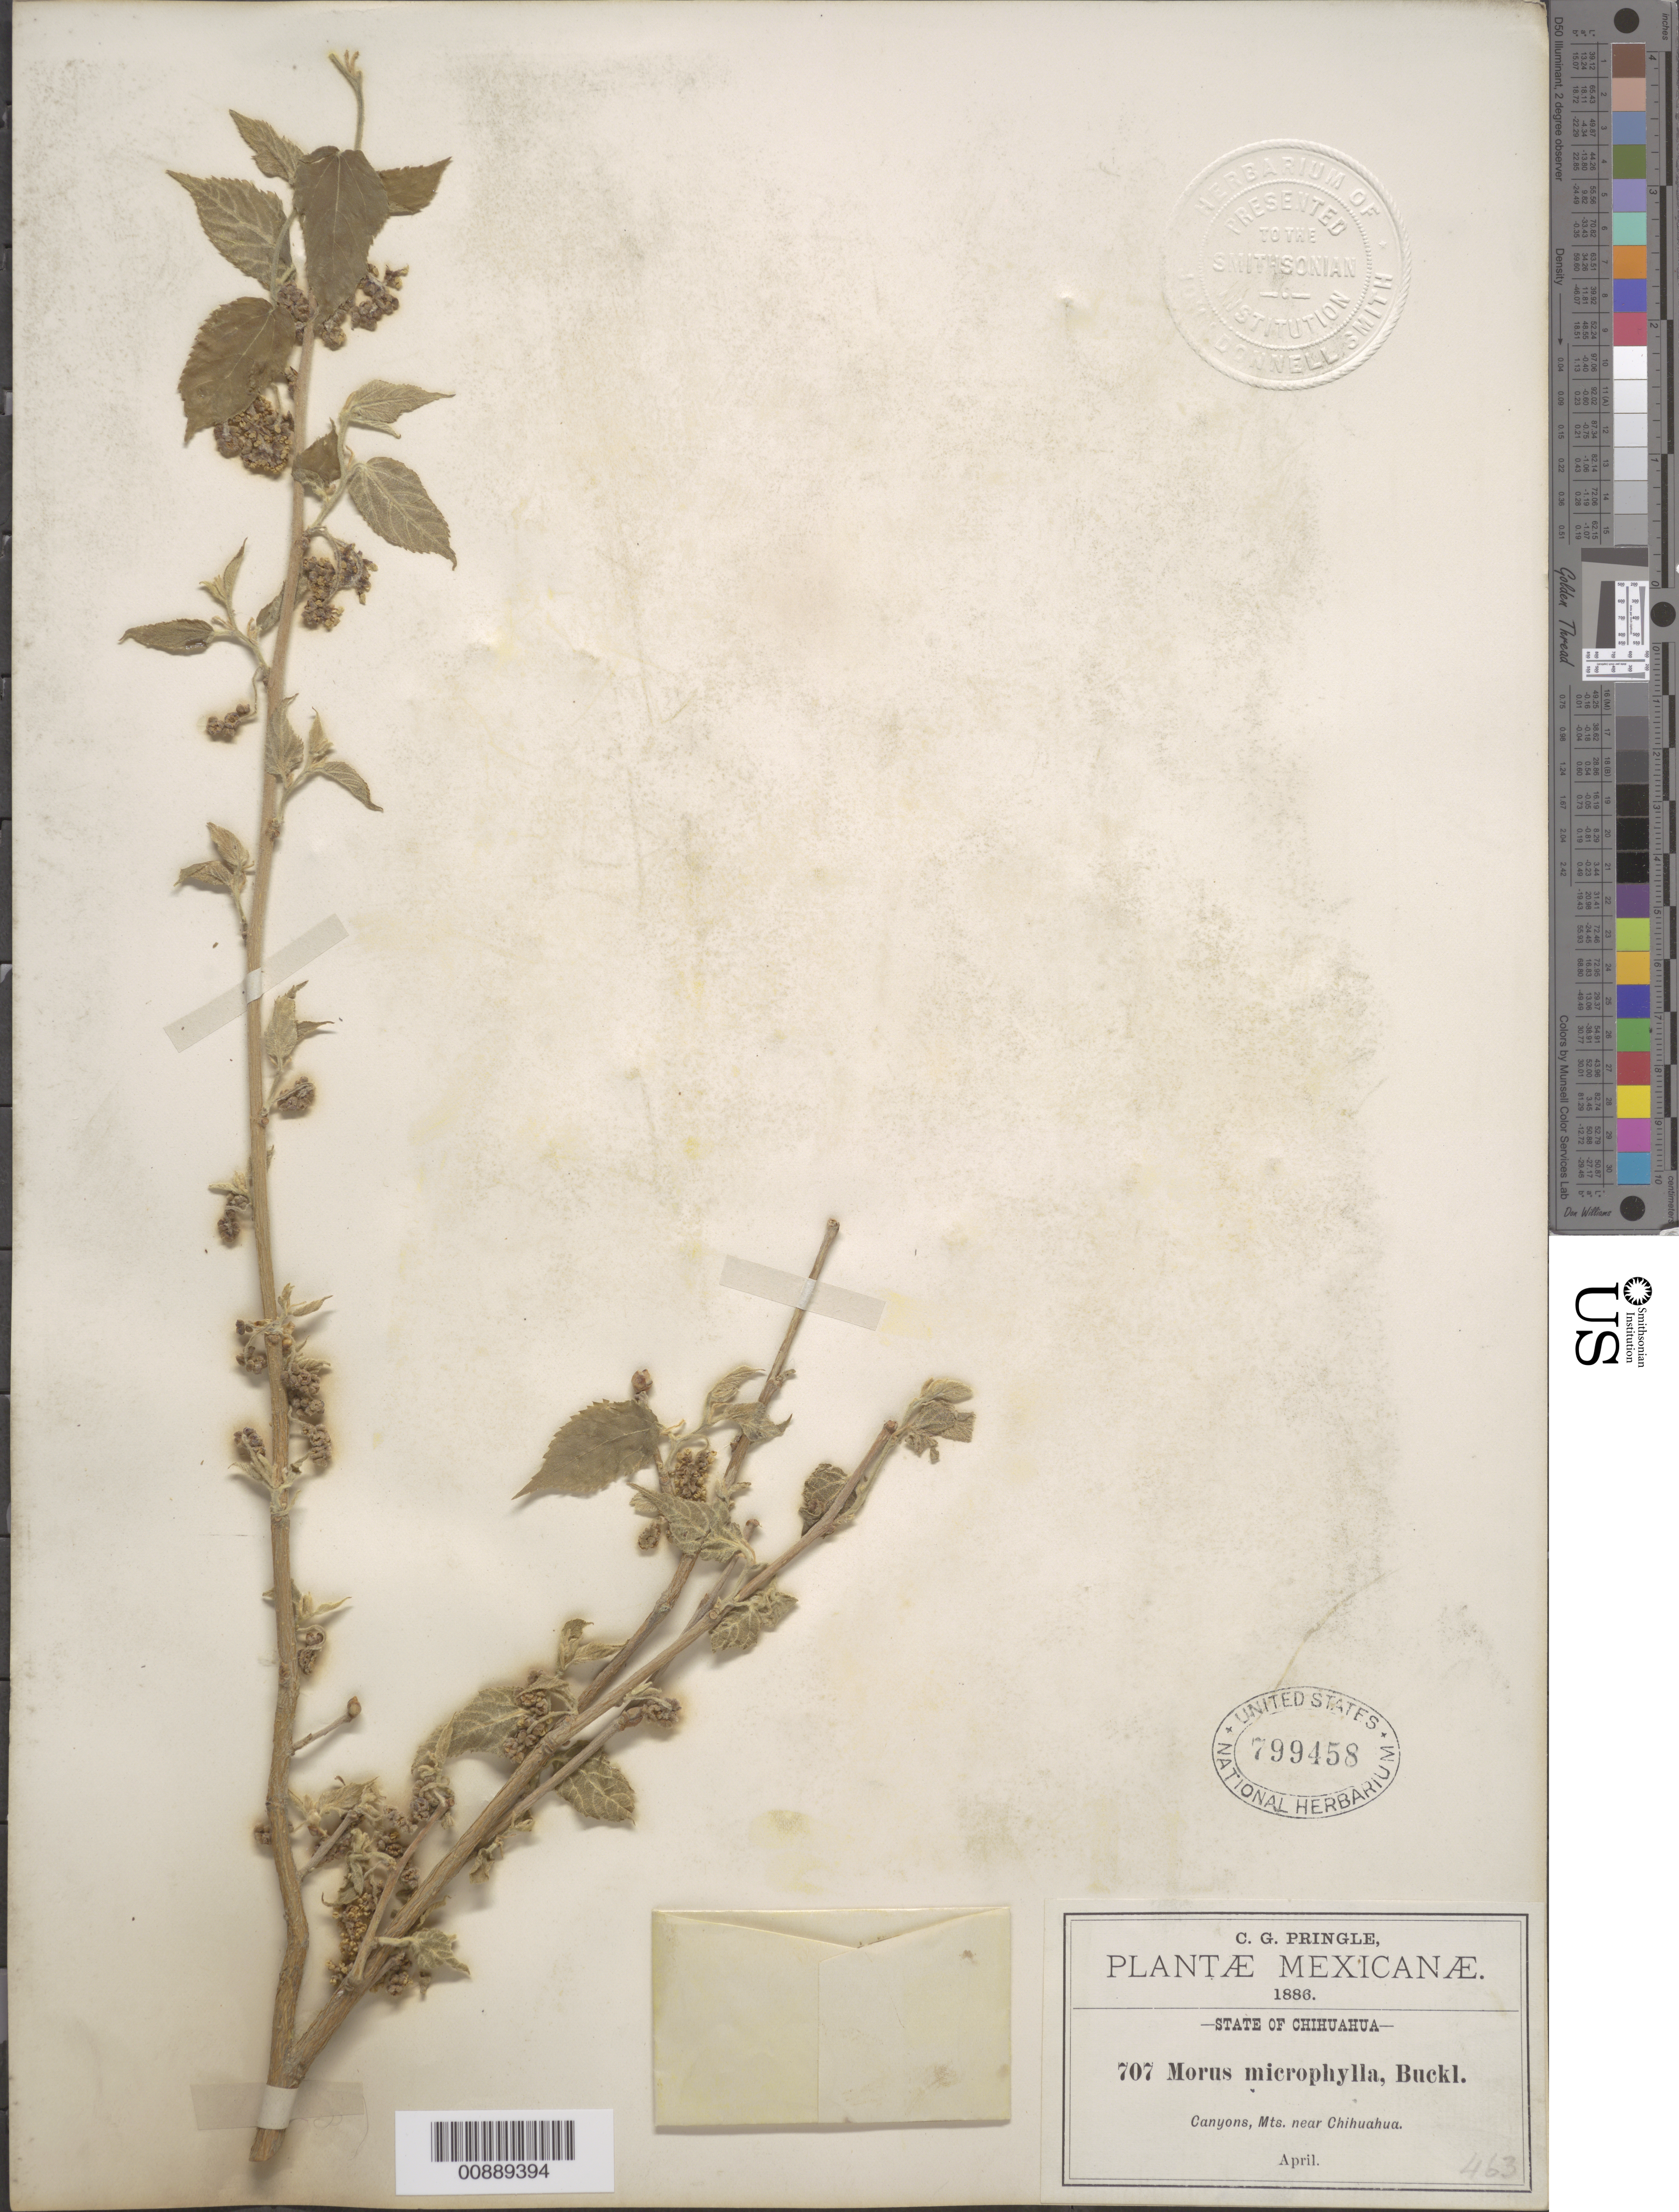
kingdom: Plantae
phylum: Tracheophyta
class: Magnoliopsida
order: Rosales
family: Moraceae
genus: Morus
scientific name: Morus microphylla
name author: Buckley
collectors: C. G. Pringle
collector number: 707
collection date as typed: Apr 1886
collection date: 1886-04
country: Mexico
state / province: Chihuahua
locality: Mts. Near Chihuahua.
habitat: Canyons.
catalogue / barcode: US 799458